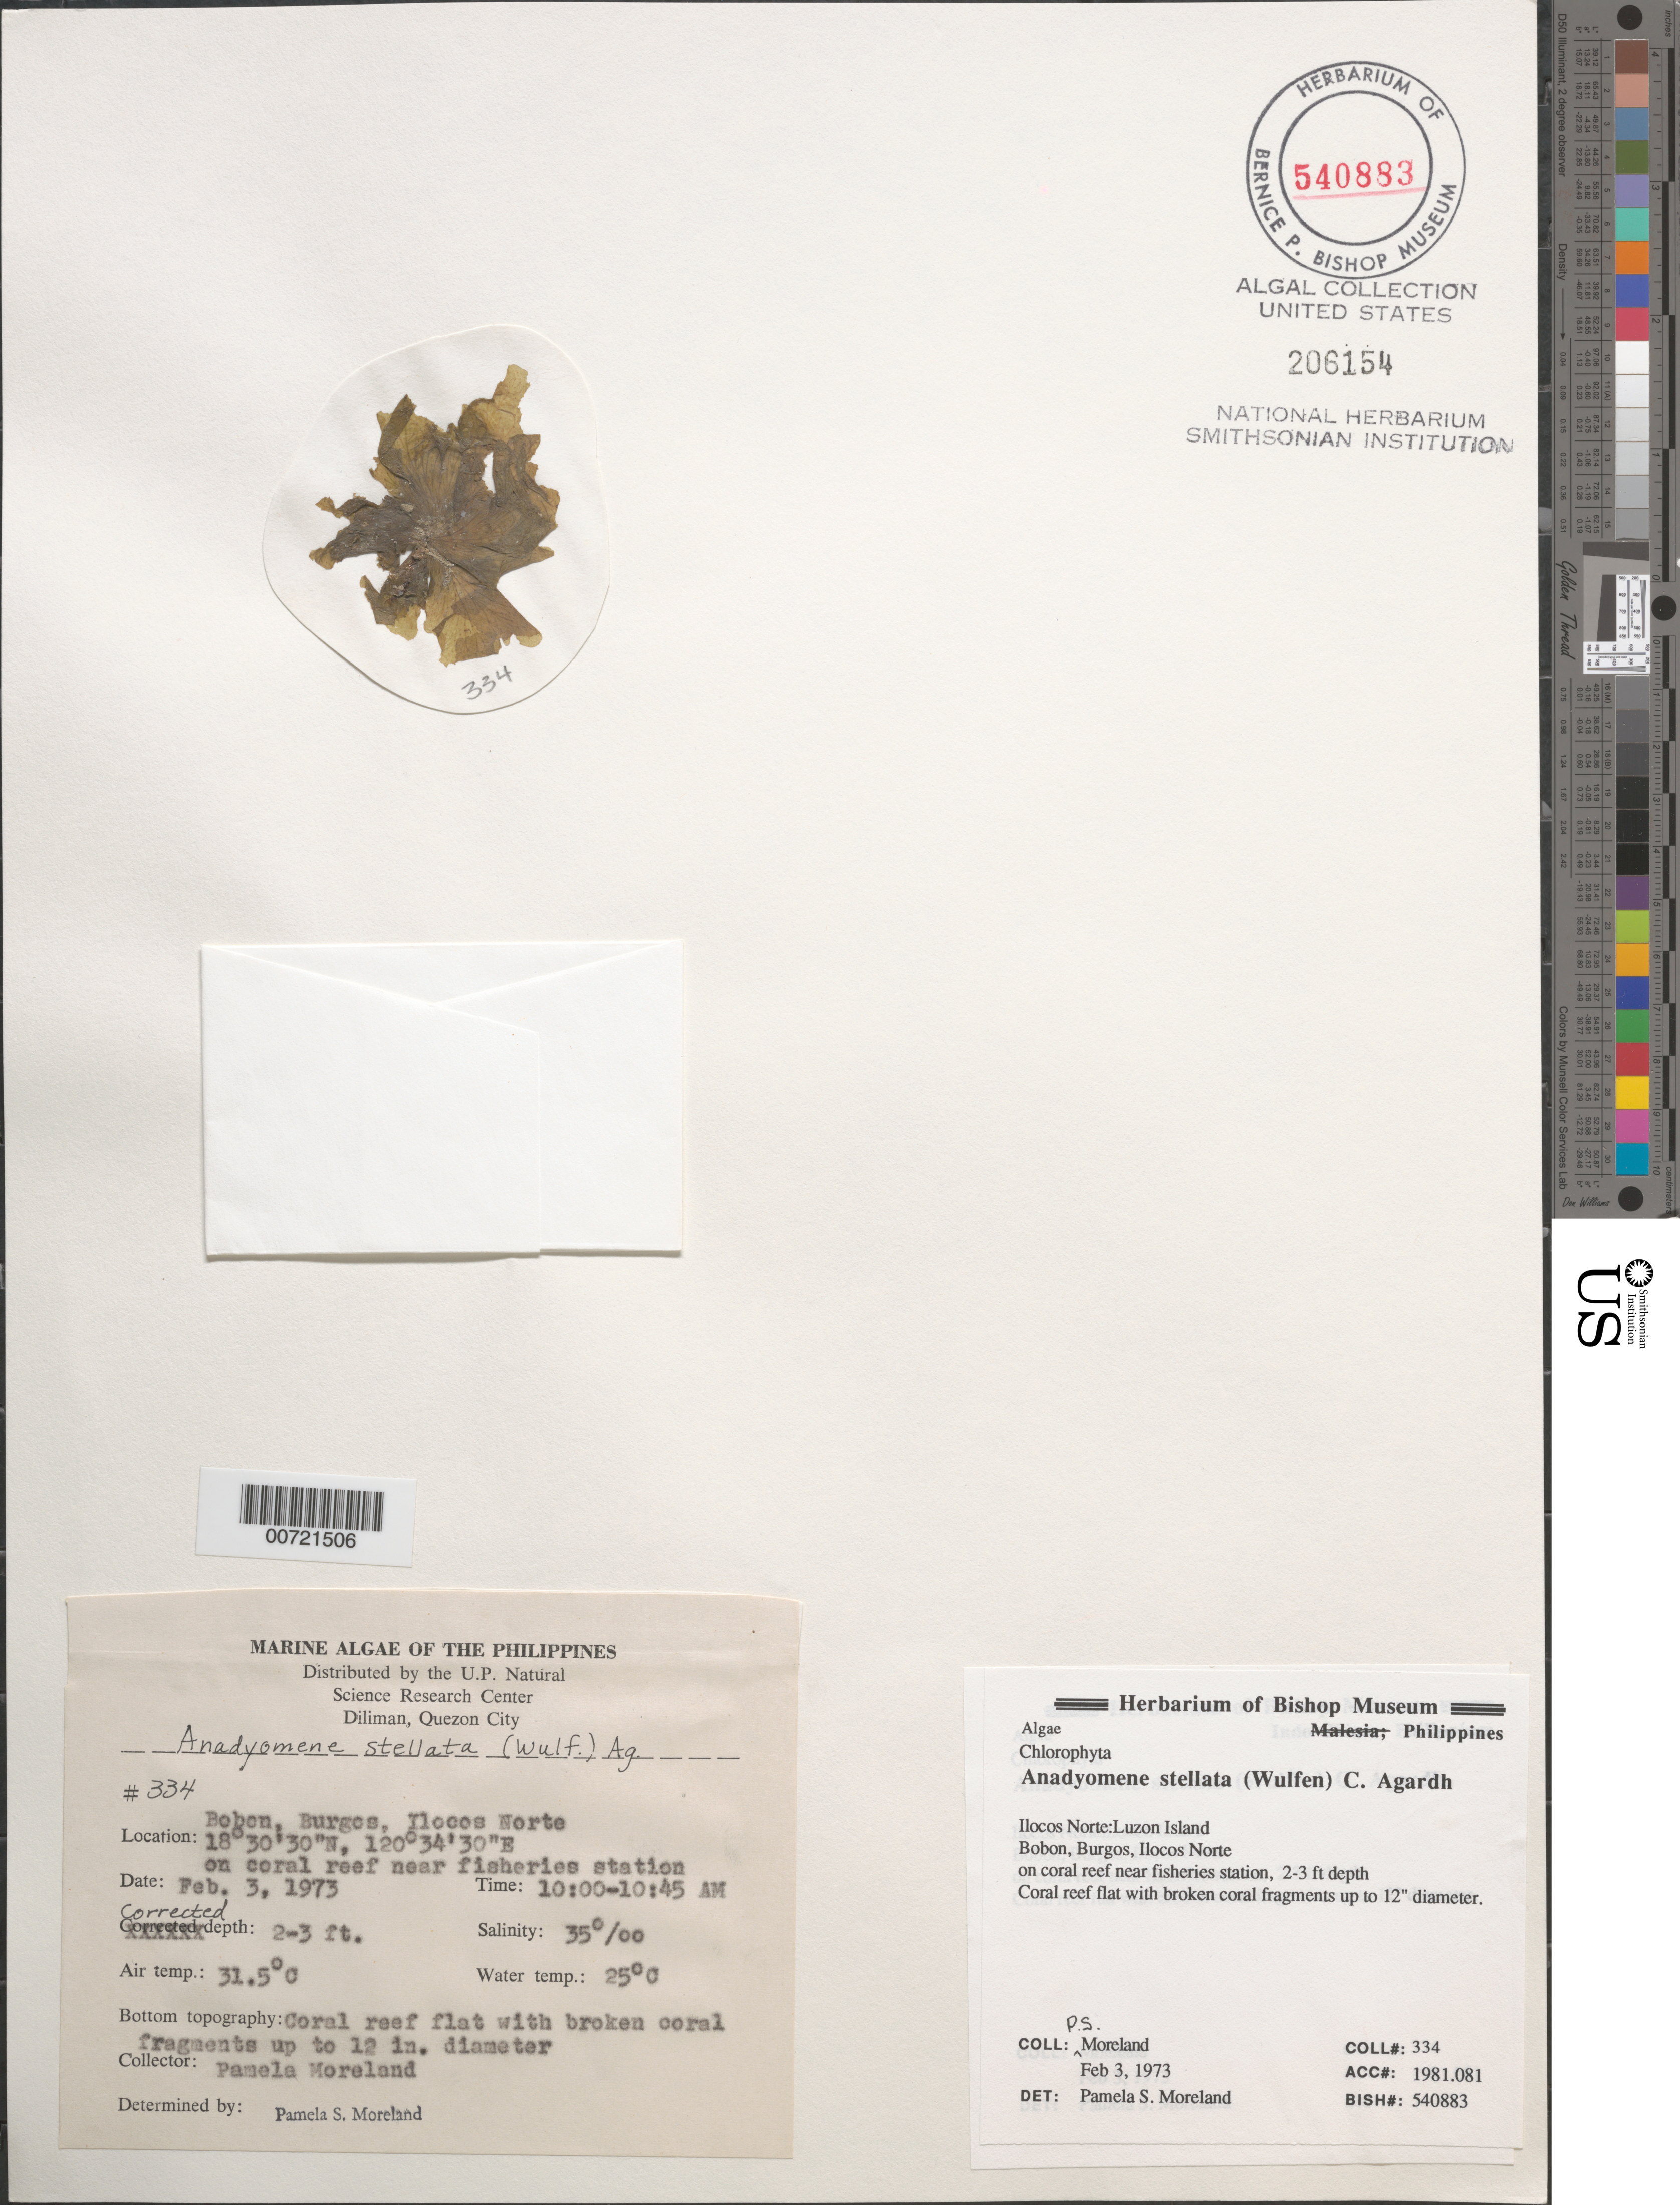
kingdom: Plantae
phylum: Chlorophyta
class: Ulvophyceae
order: Cladophorales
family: Anadyomenaceae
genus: Anadyomene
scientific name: Anadyomene stellata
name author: (Wulfen) C. Agardh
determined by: Moreland, Pamela S.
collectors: P. Moreland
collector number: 334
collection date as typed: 03 Feb 1973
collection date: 1973-02-03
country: Philippines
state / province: Ilocos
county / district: Ilocos Norte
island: Luzon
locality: Bobon, Burgos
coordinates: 18 30' 30" N, 120 34' 30" E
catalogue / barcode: US 206154